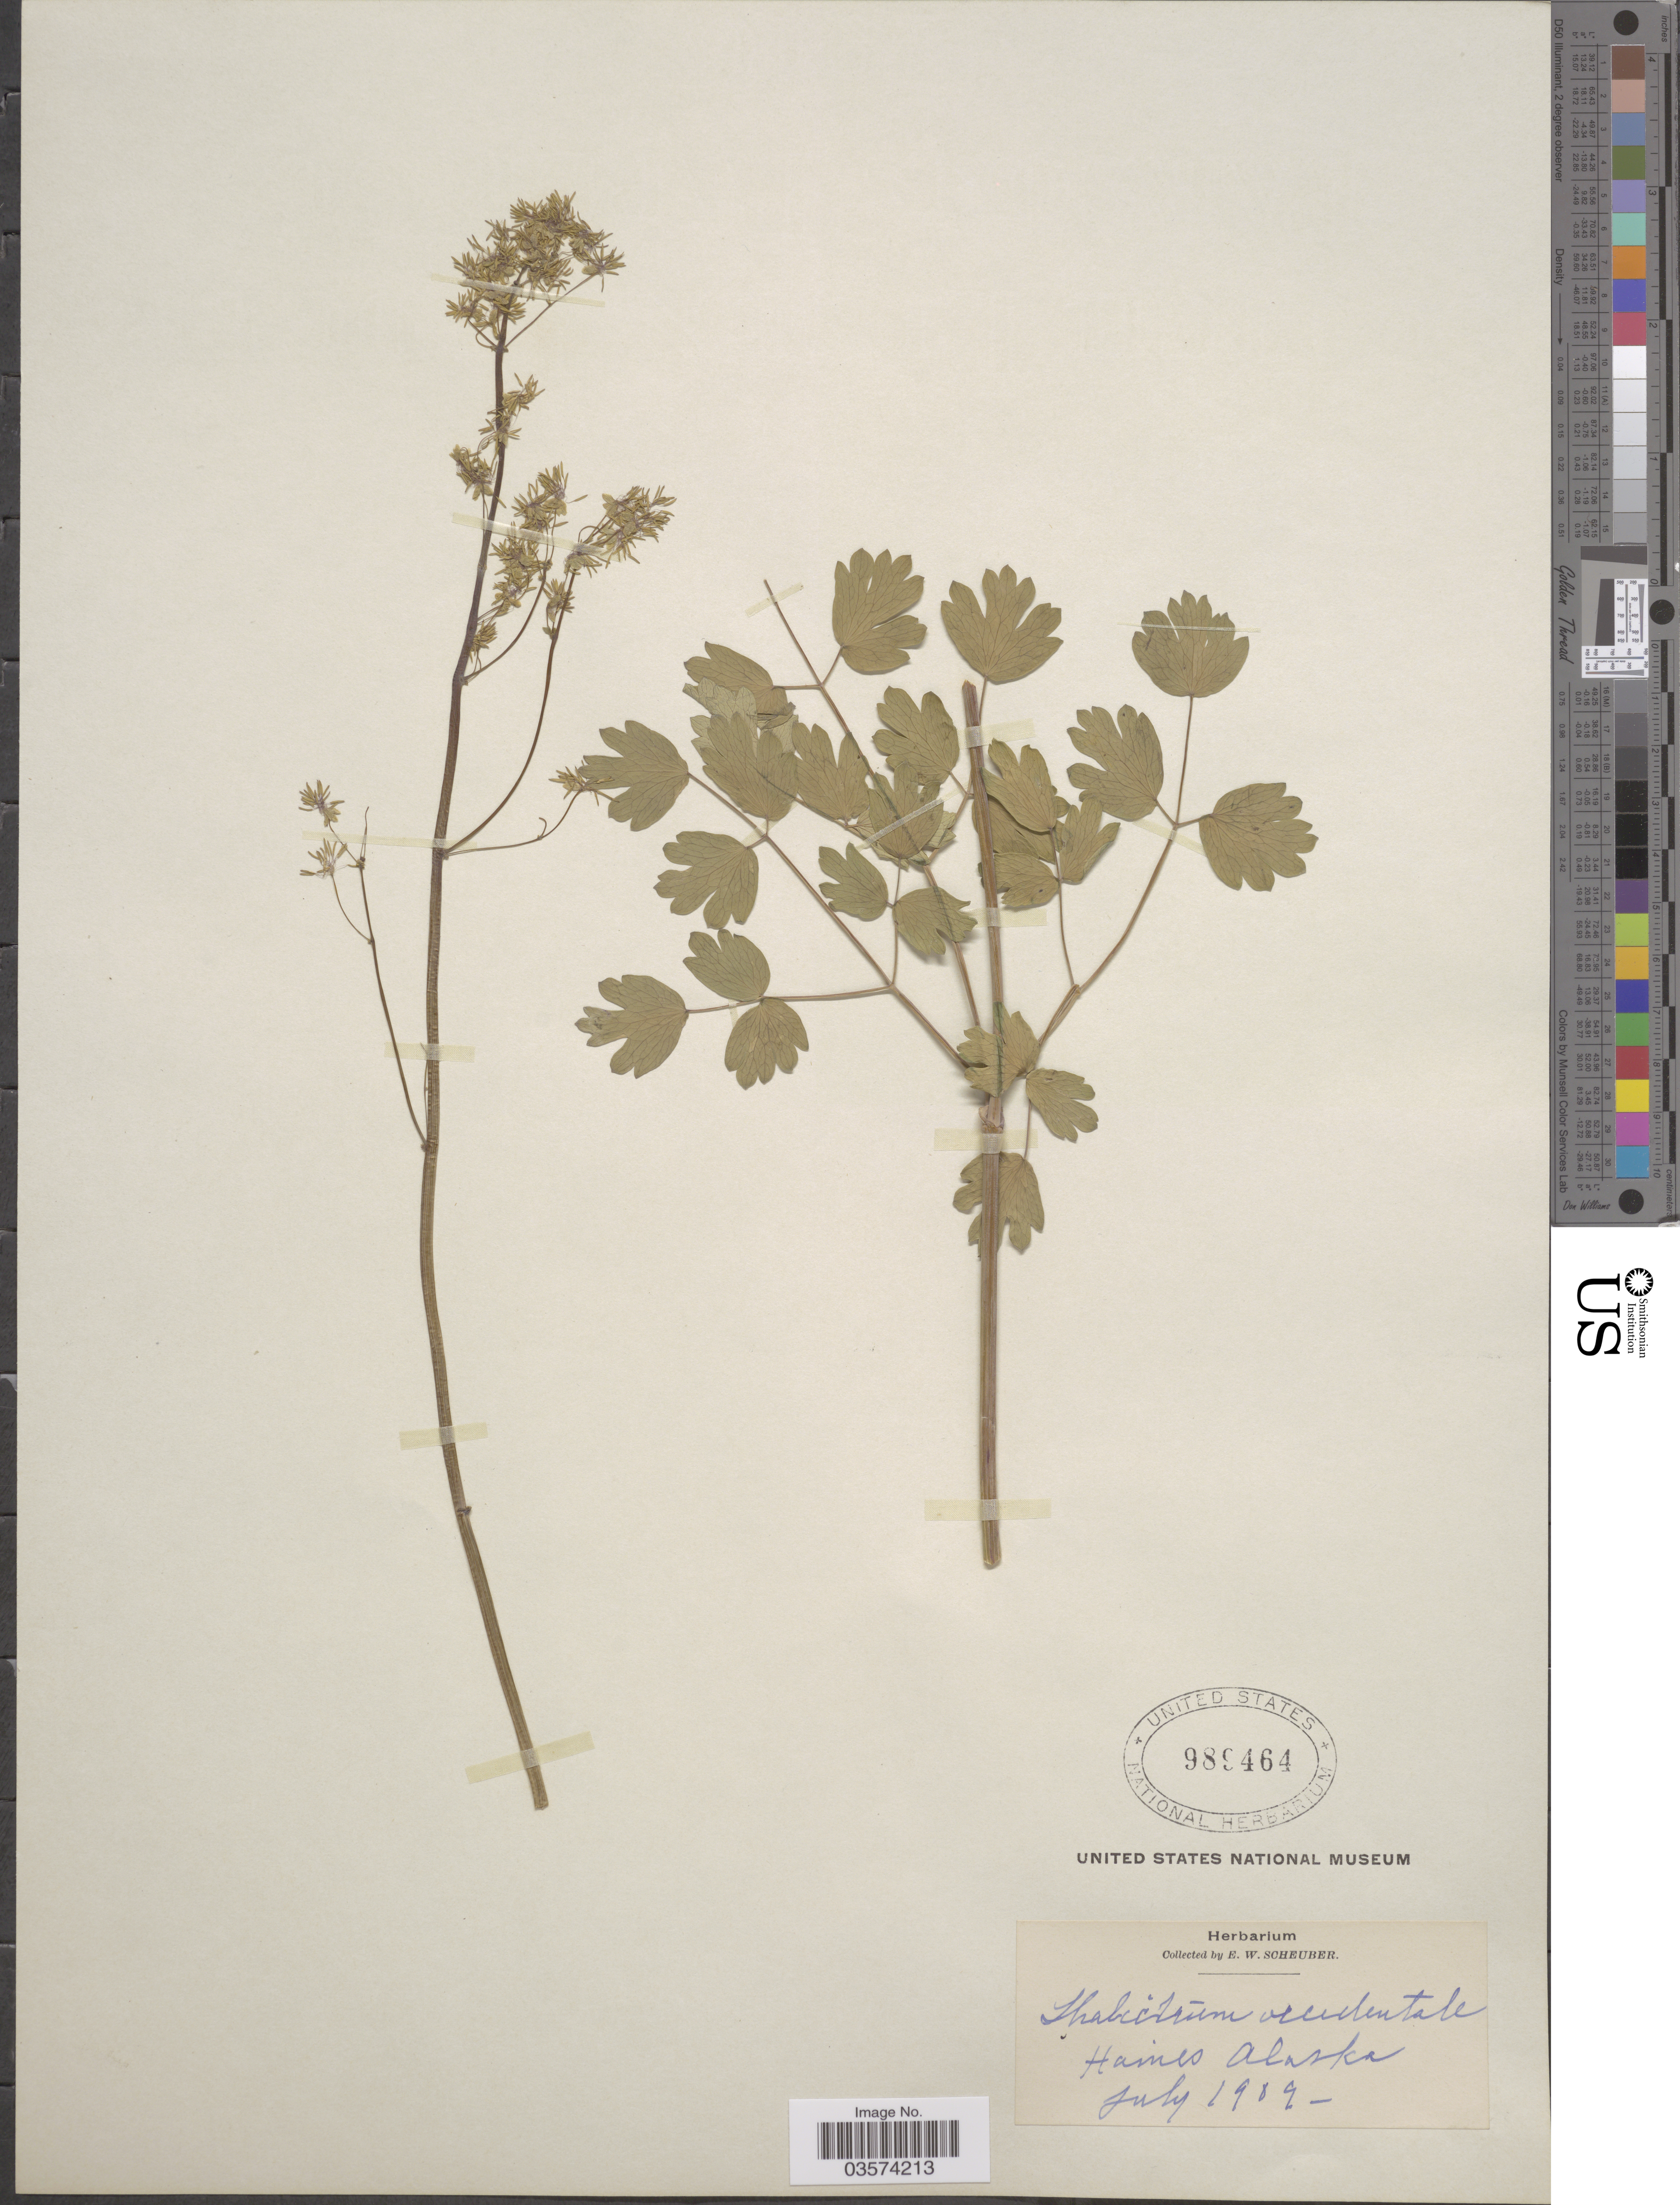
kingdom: Plantae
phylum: Tracheophyta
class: Magnoliopsida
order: Ranunculales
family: Ranunculaceae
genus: Thalictrum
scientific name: Thalictrum occidentale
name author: A. Gray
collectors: E. Scheuber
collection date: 1909-07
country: United States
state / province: Alaska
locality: Hames.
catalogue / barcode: US 989464